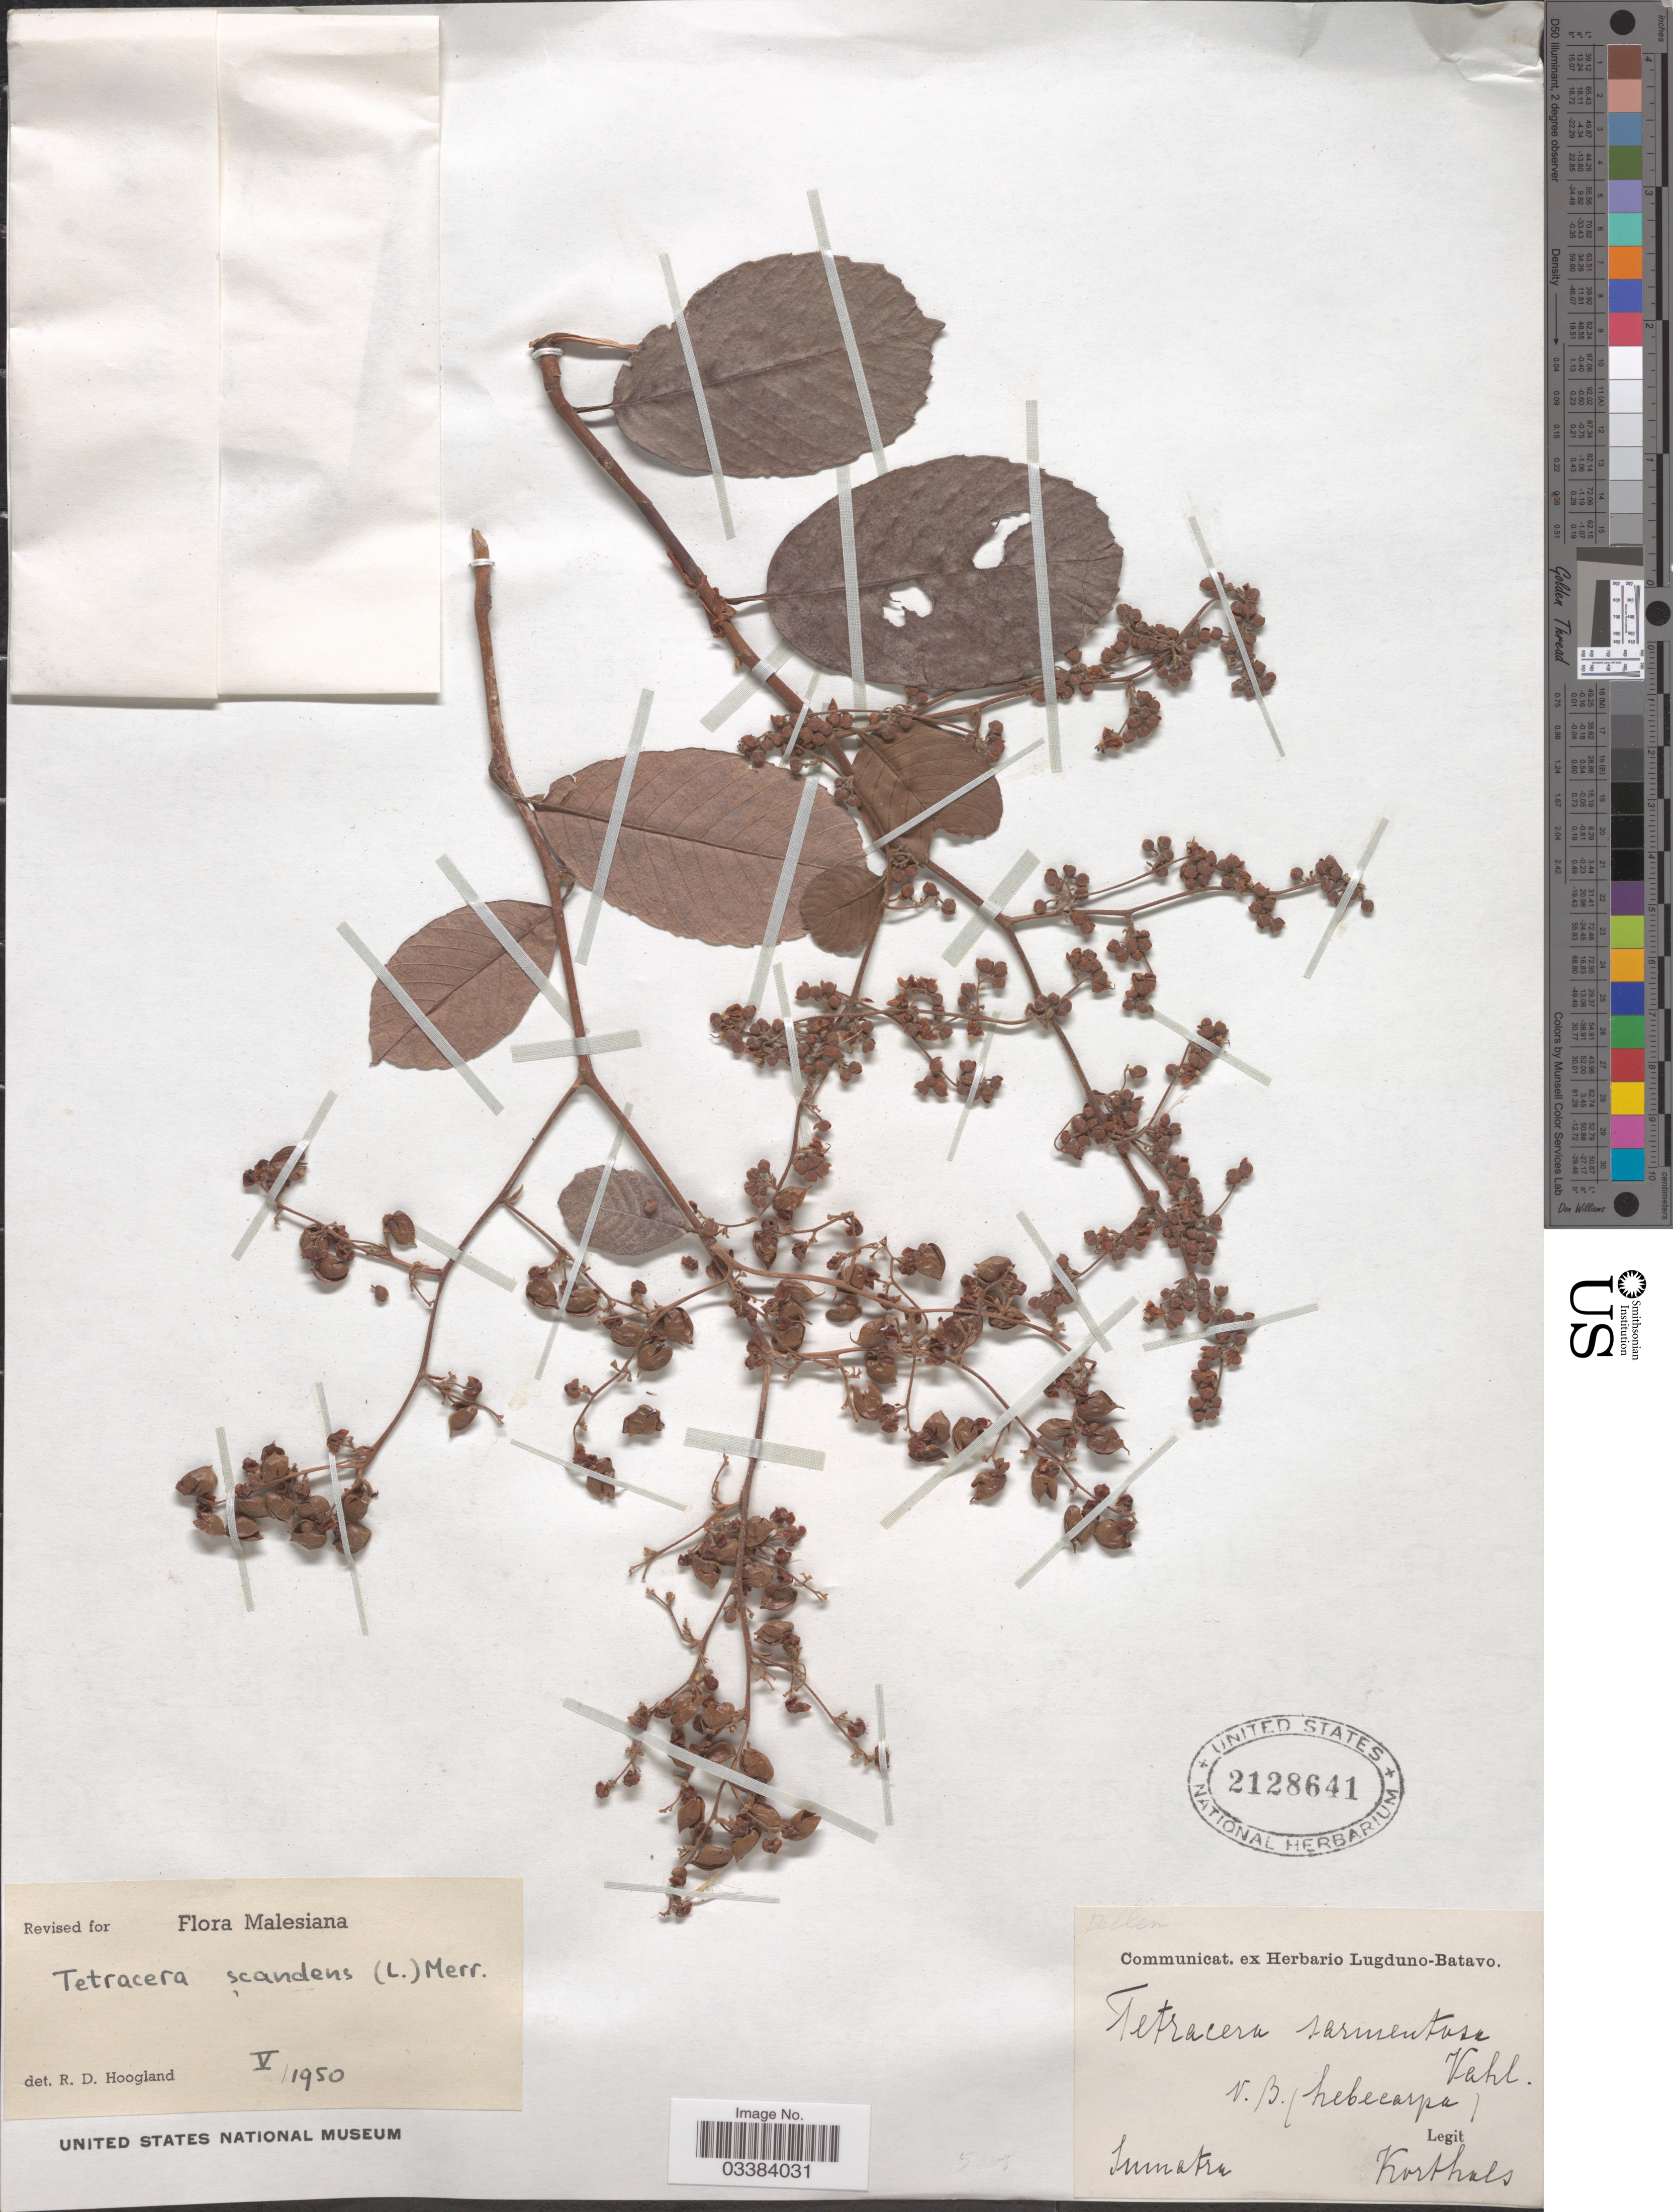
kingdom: Plantae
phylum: Tracheophyta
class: Magnoliopsida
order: Dilleniales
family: Dilleniaceae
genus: Tetracera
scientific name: Tetracera scandens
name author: (L.) Merr.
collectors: -. Korthals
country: Indonesia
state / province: Sumatra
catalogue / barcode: US 2128641